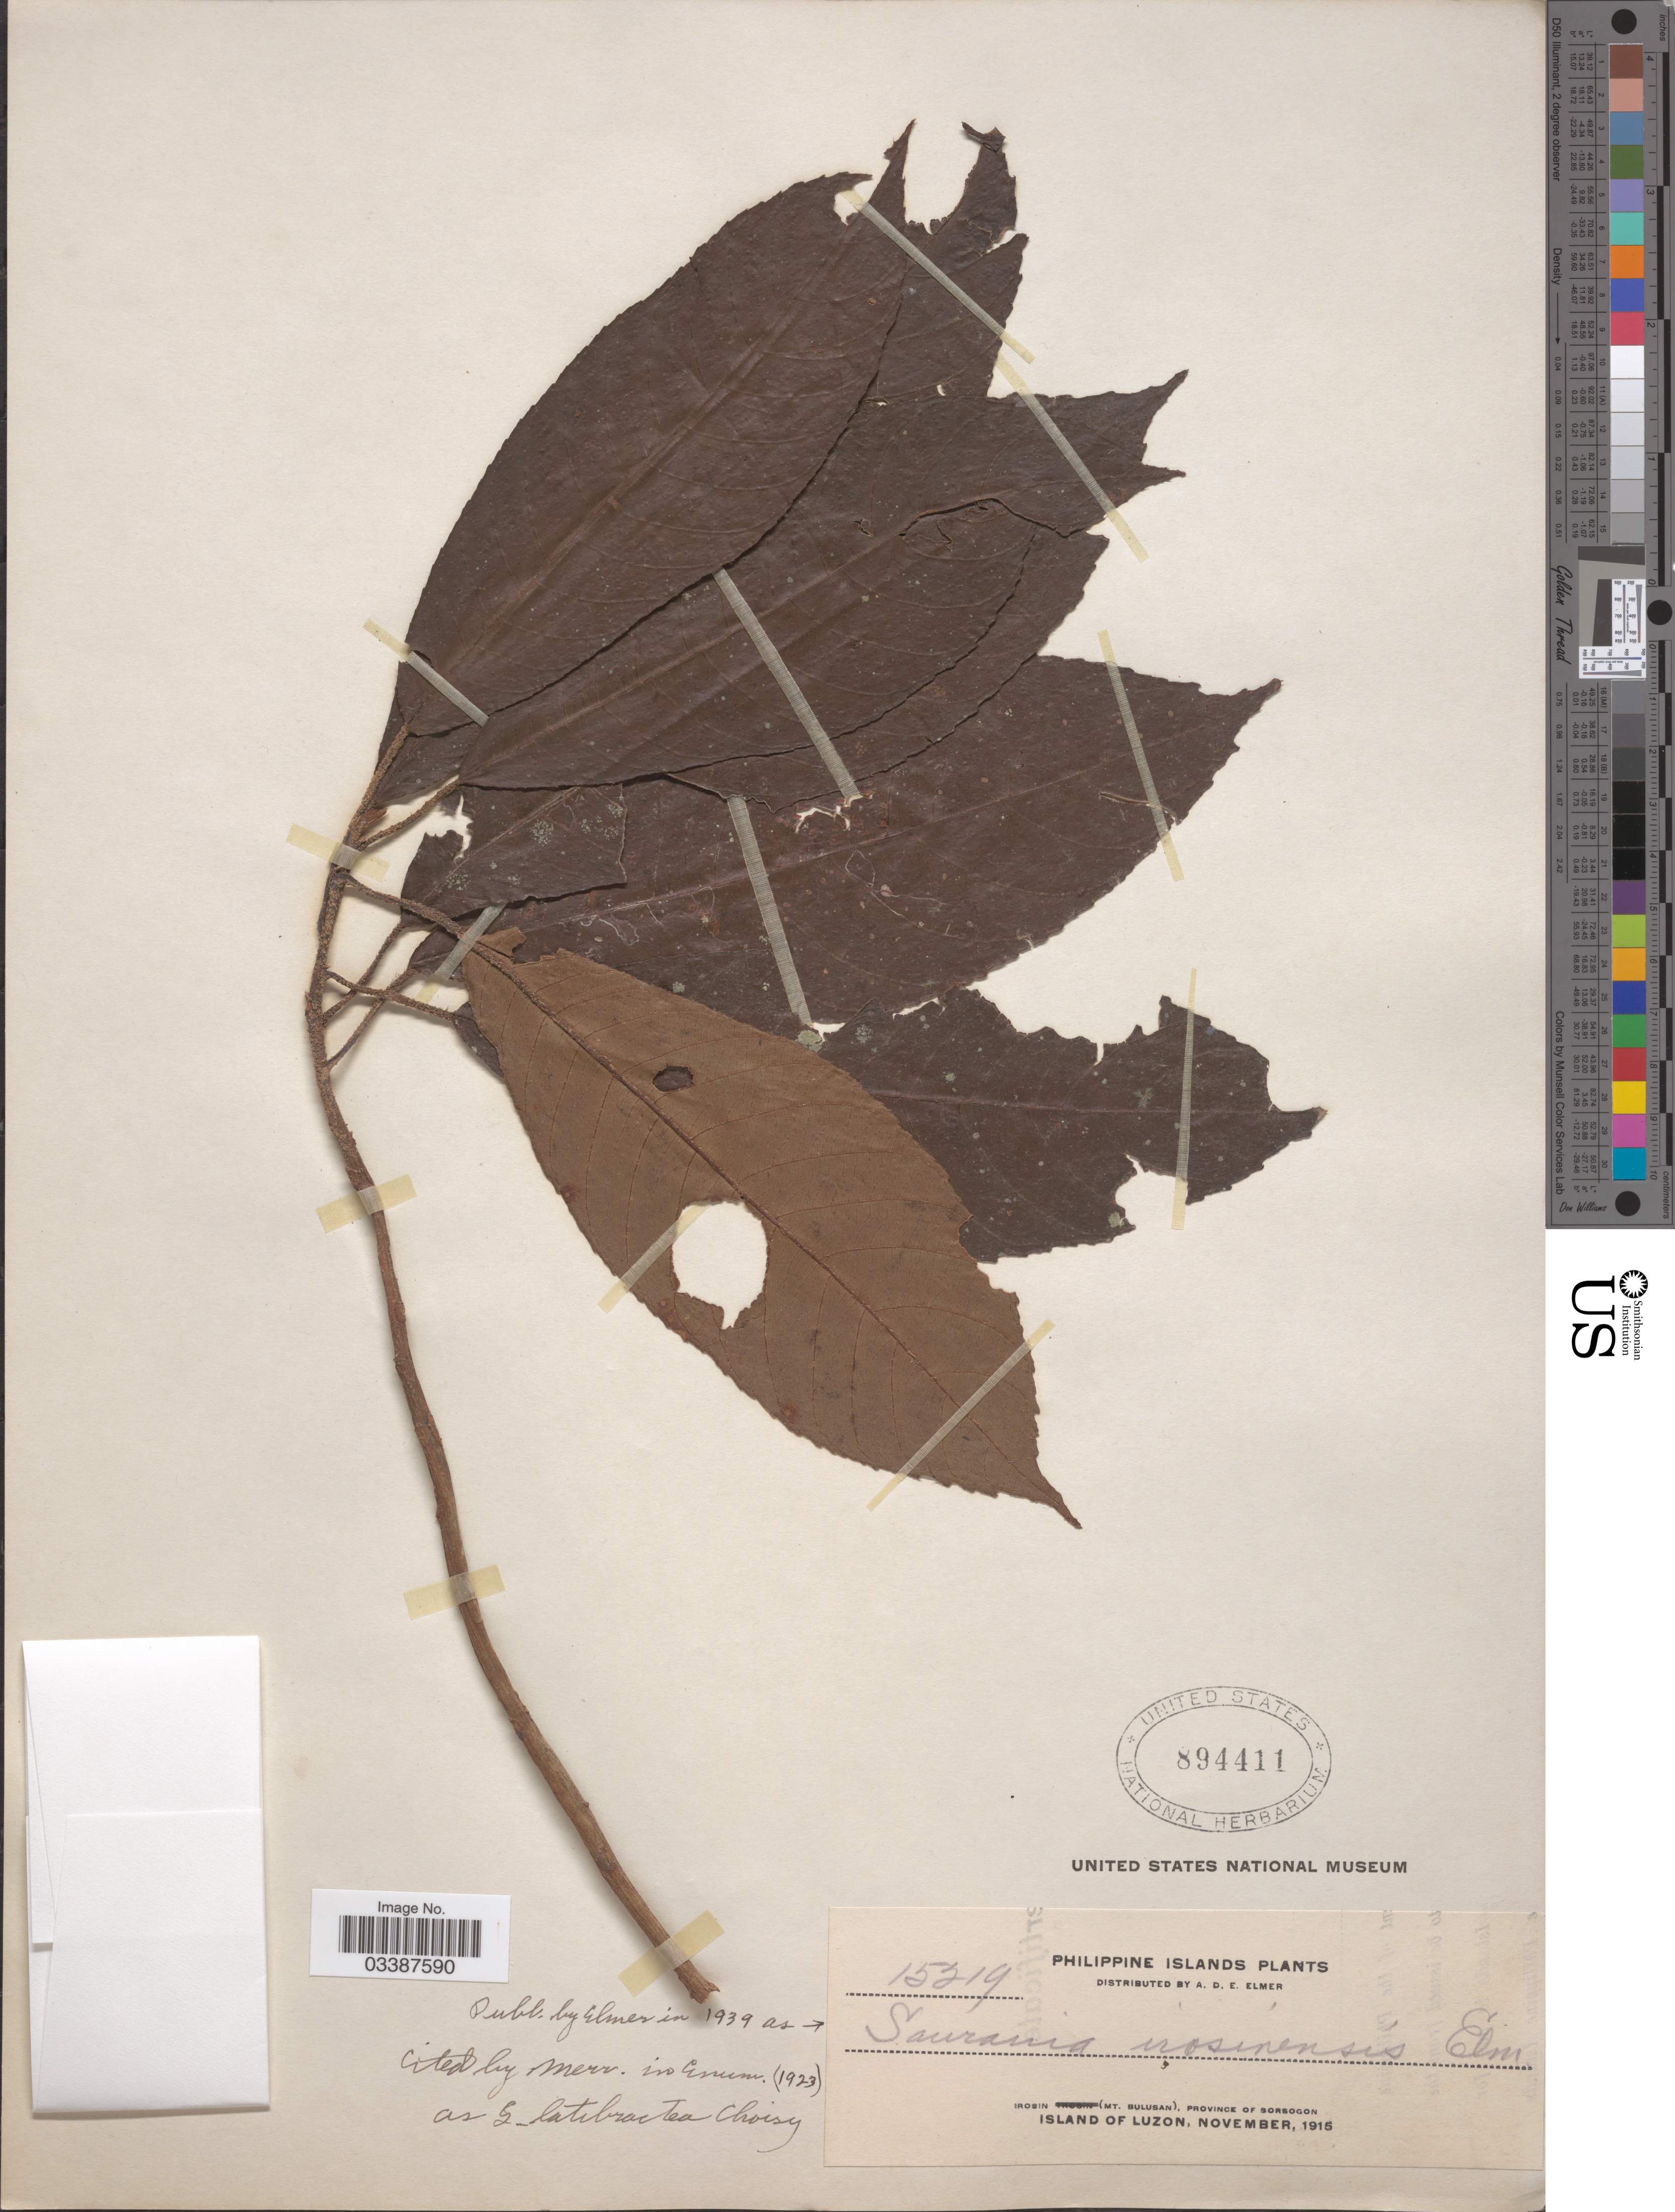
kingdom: Plantae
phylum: Tracheophyta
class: Magnoliopsida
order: Ericales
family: Actinidiaceae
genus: Saurauia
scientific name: Saurauia irosinensis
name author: Elmer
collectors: A. D. E. Elmer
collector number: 15219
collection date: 1915-11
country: Philippines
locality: Philippine Islands, Irosin (Mt. Bulusan), Province of Sorsogon, Island of Luzon.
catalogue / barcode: US 894411